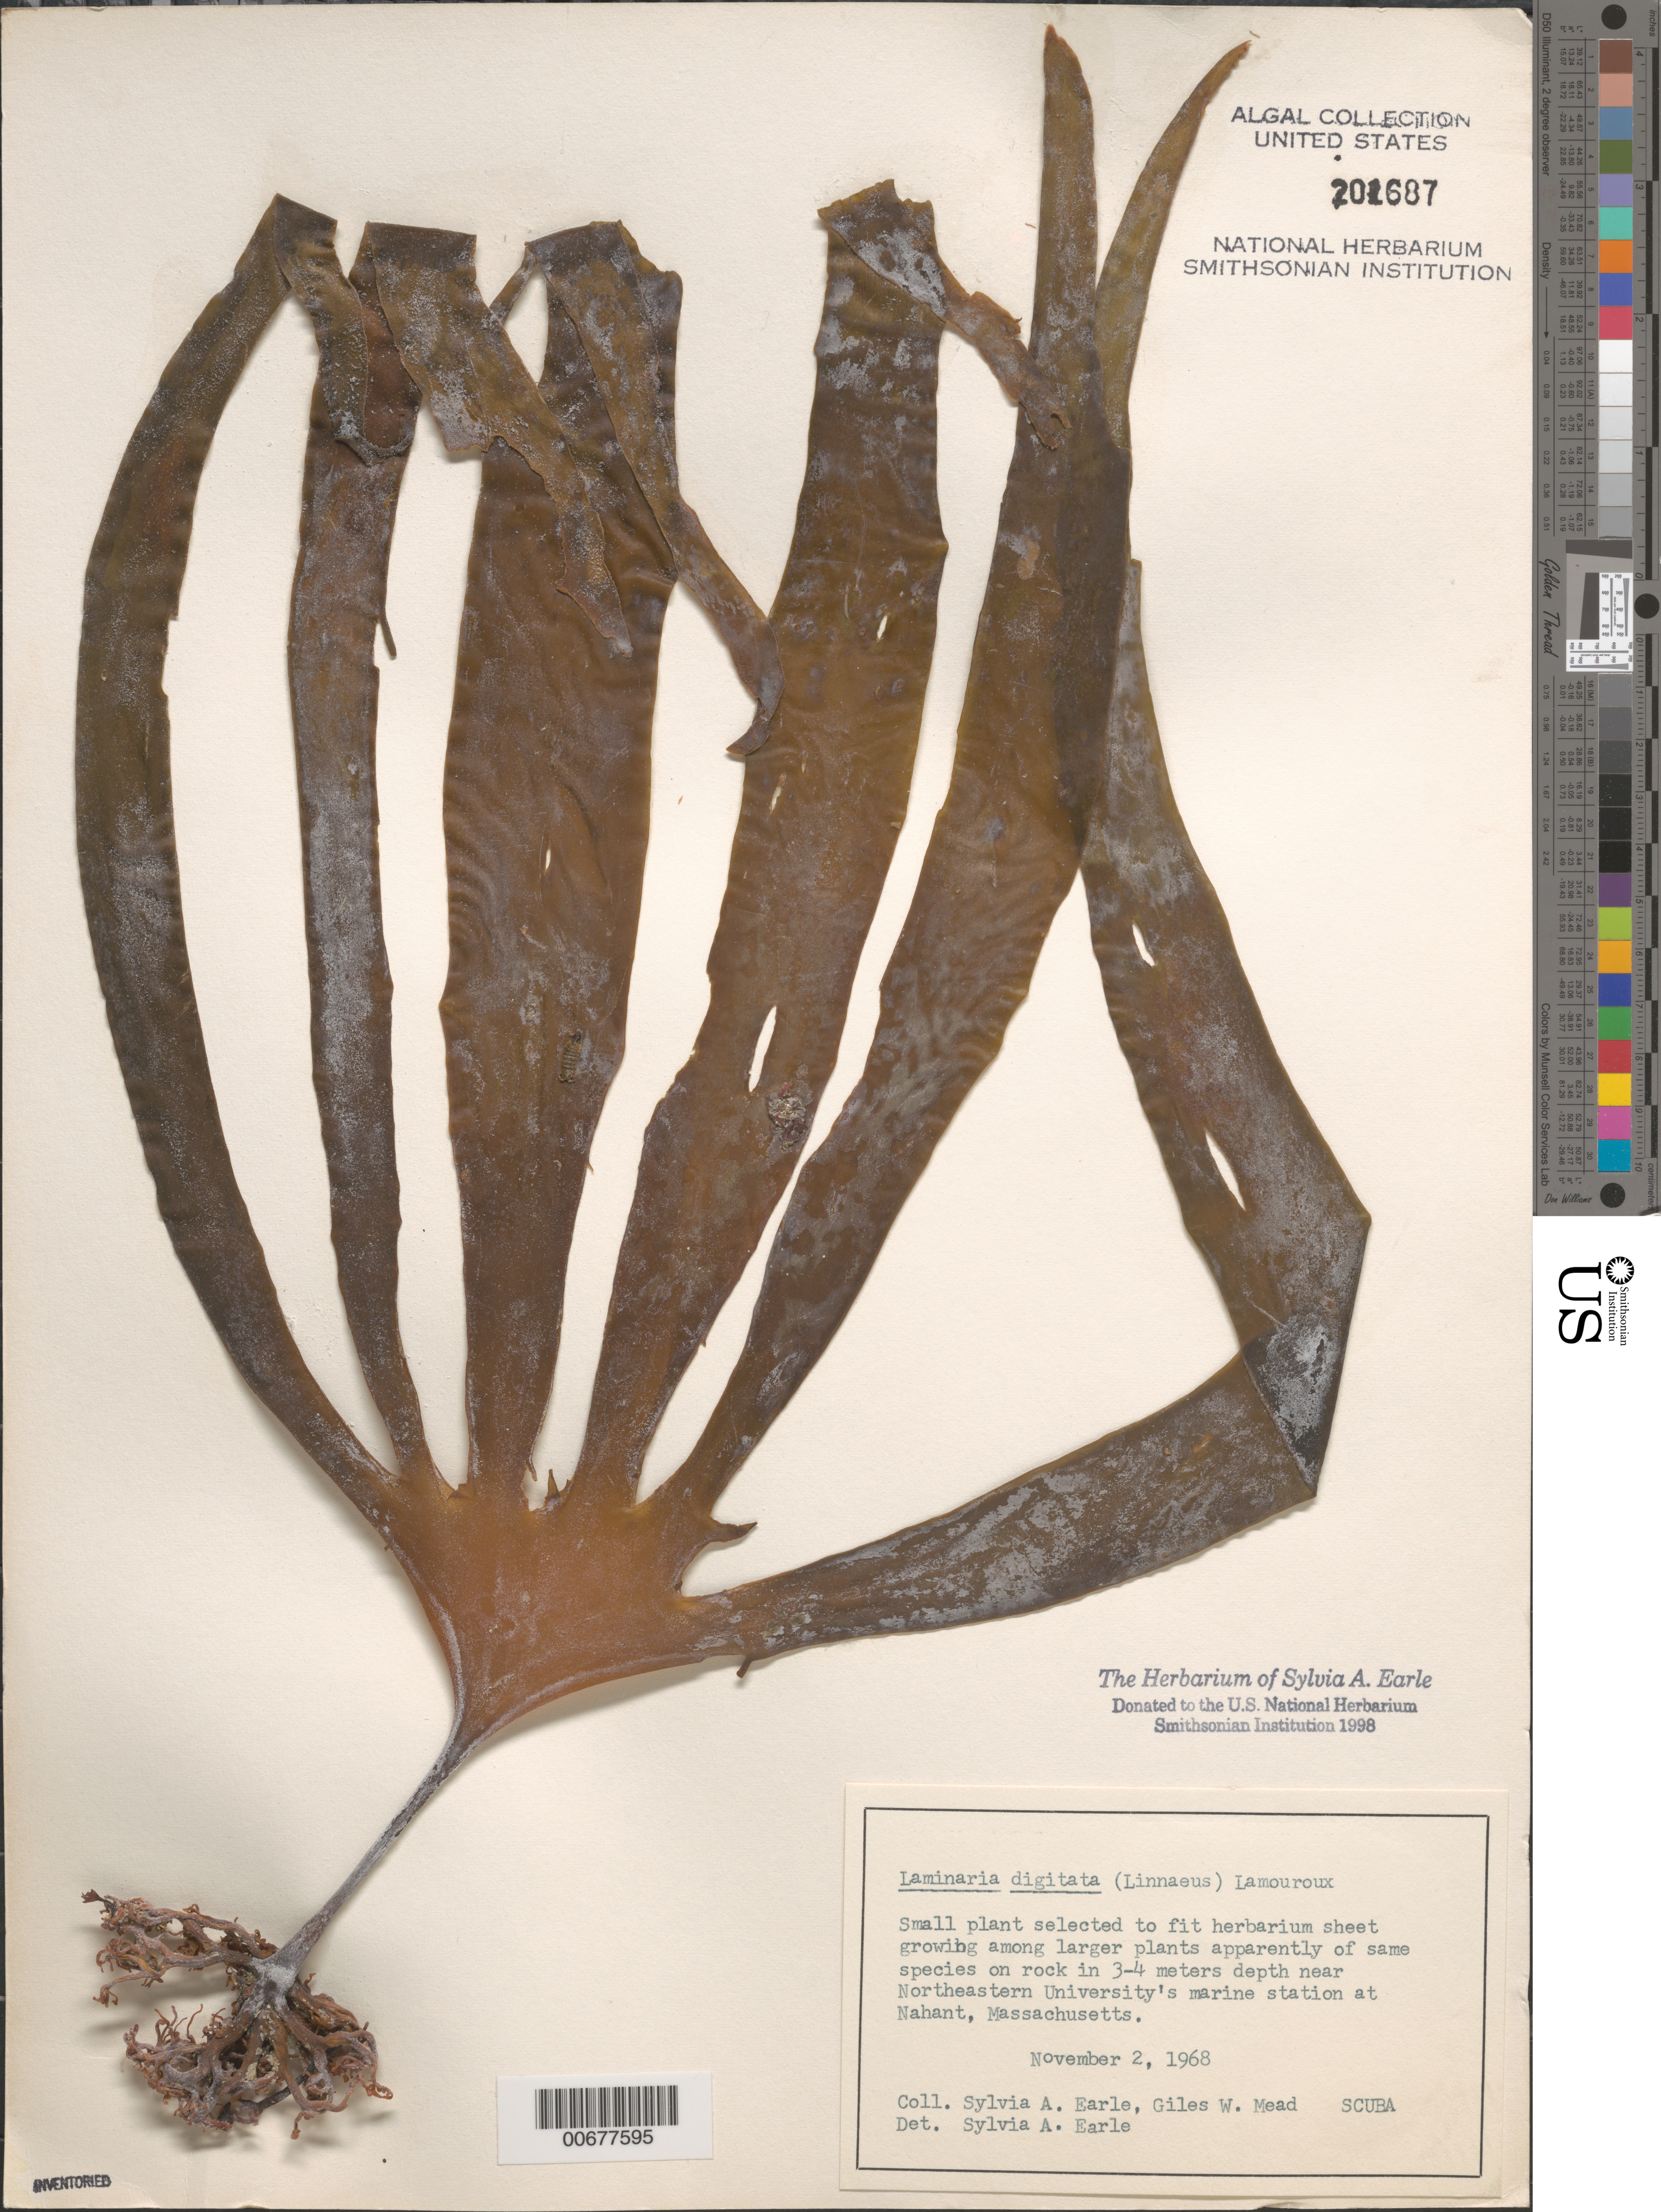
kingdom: Chromista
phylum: Ochrophyta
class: Phaeophyceae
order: Laminariales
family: Laminariaceae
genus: Laminaria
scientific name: Laminaria digitata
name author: (Hudson) J.V.Lamouroux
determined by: Earle, S. A.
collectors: S. A. Earle & G. W. Mead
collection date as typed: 02 Nov 1968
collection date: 1968-11-02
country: United States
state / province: Massachusetts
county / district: Essex County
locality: Nahant, near Northeastern University's marine station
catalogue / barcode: US 201687